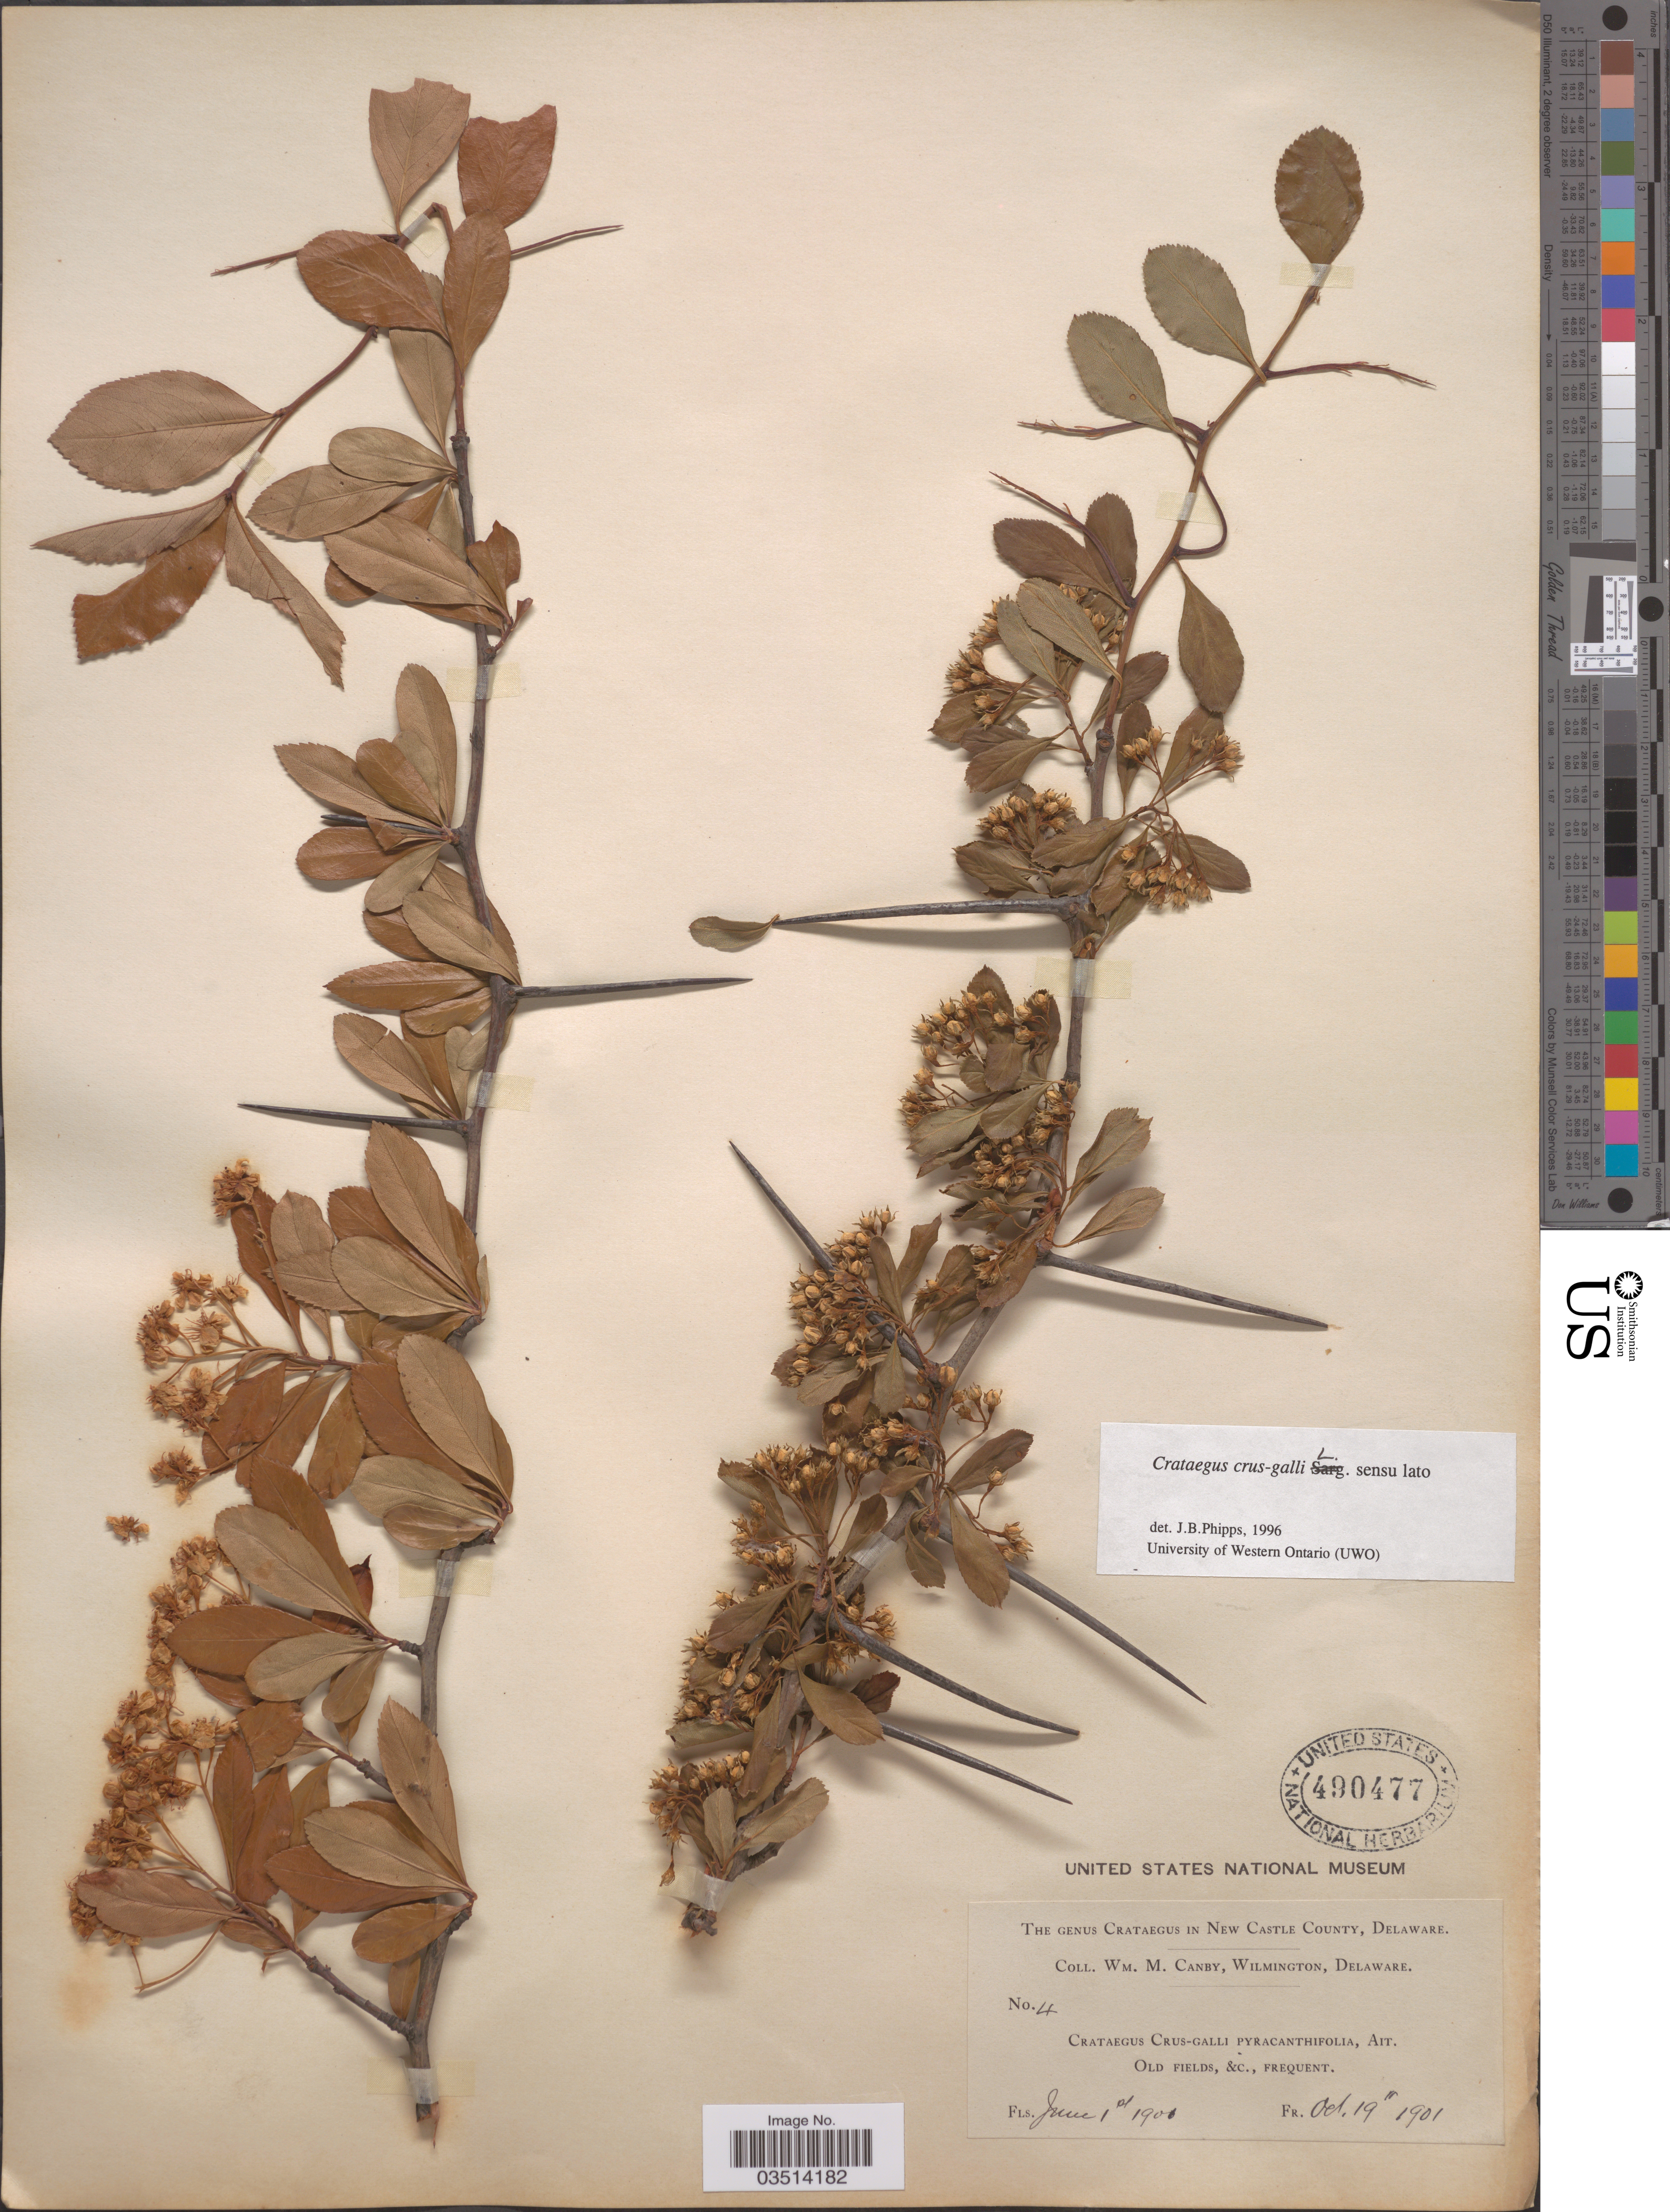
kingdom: Plantae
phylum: Tracheophyta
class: Magnoliopsida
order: Rosales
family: Rosaceae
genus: Crataegus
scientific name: Crataegus crus-galli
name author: L.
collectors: W. M. Canby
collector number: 4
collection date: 1901-06-01/1901-10-19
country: United States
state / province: Delaware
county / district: New Castle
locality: New Castle County.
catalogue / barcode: US 490477